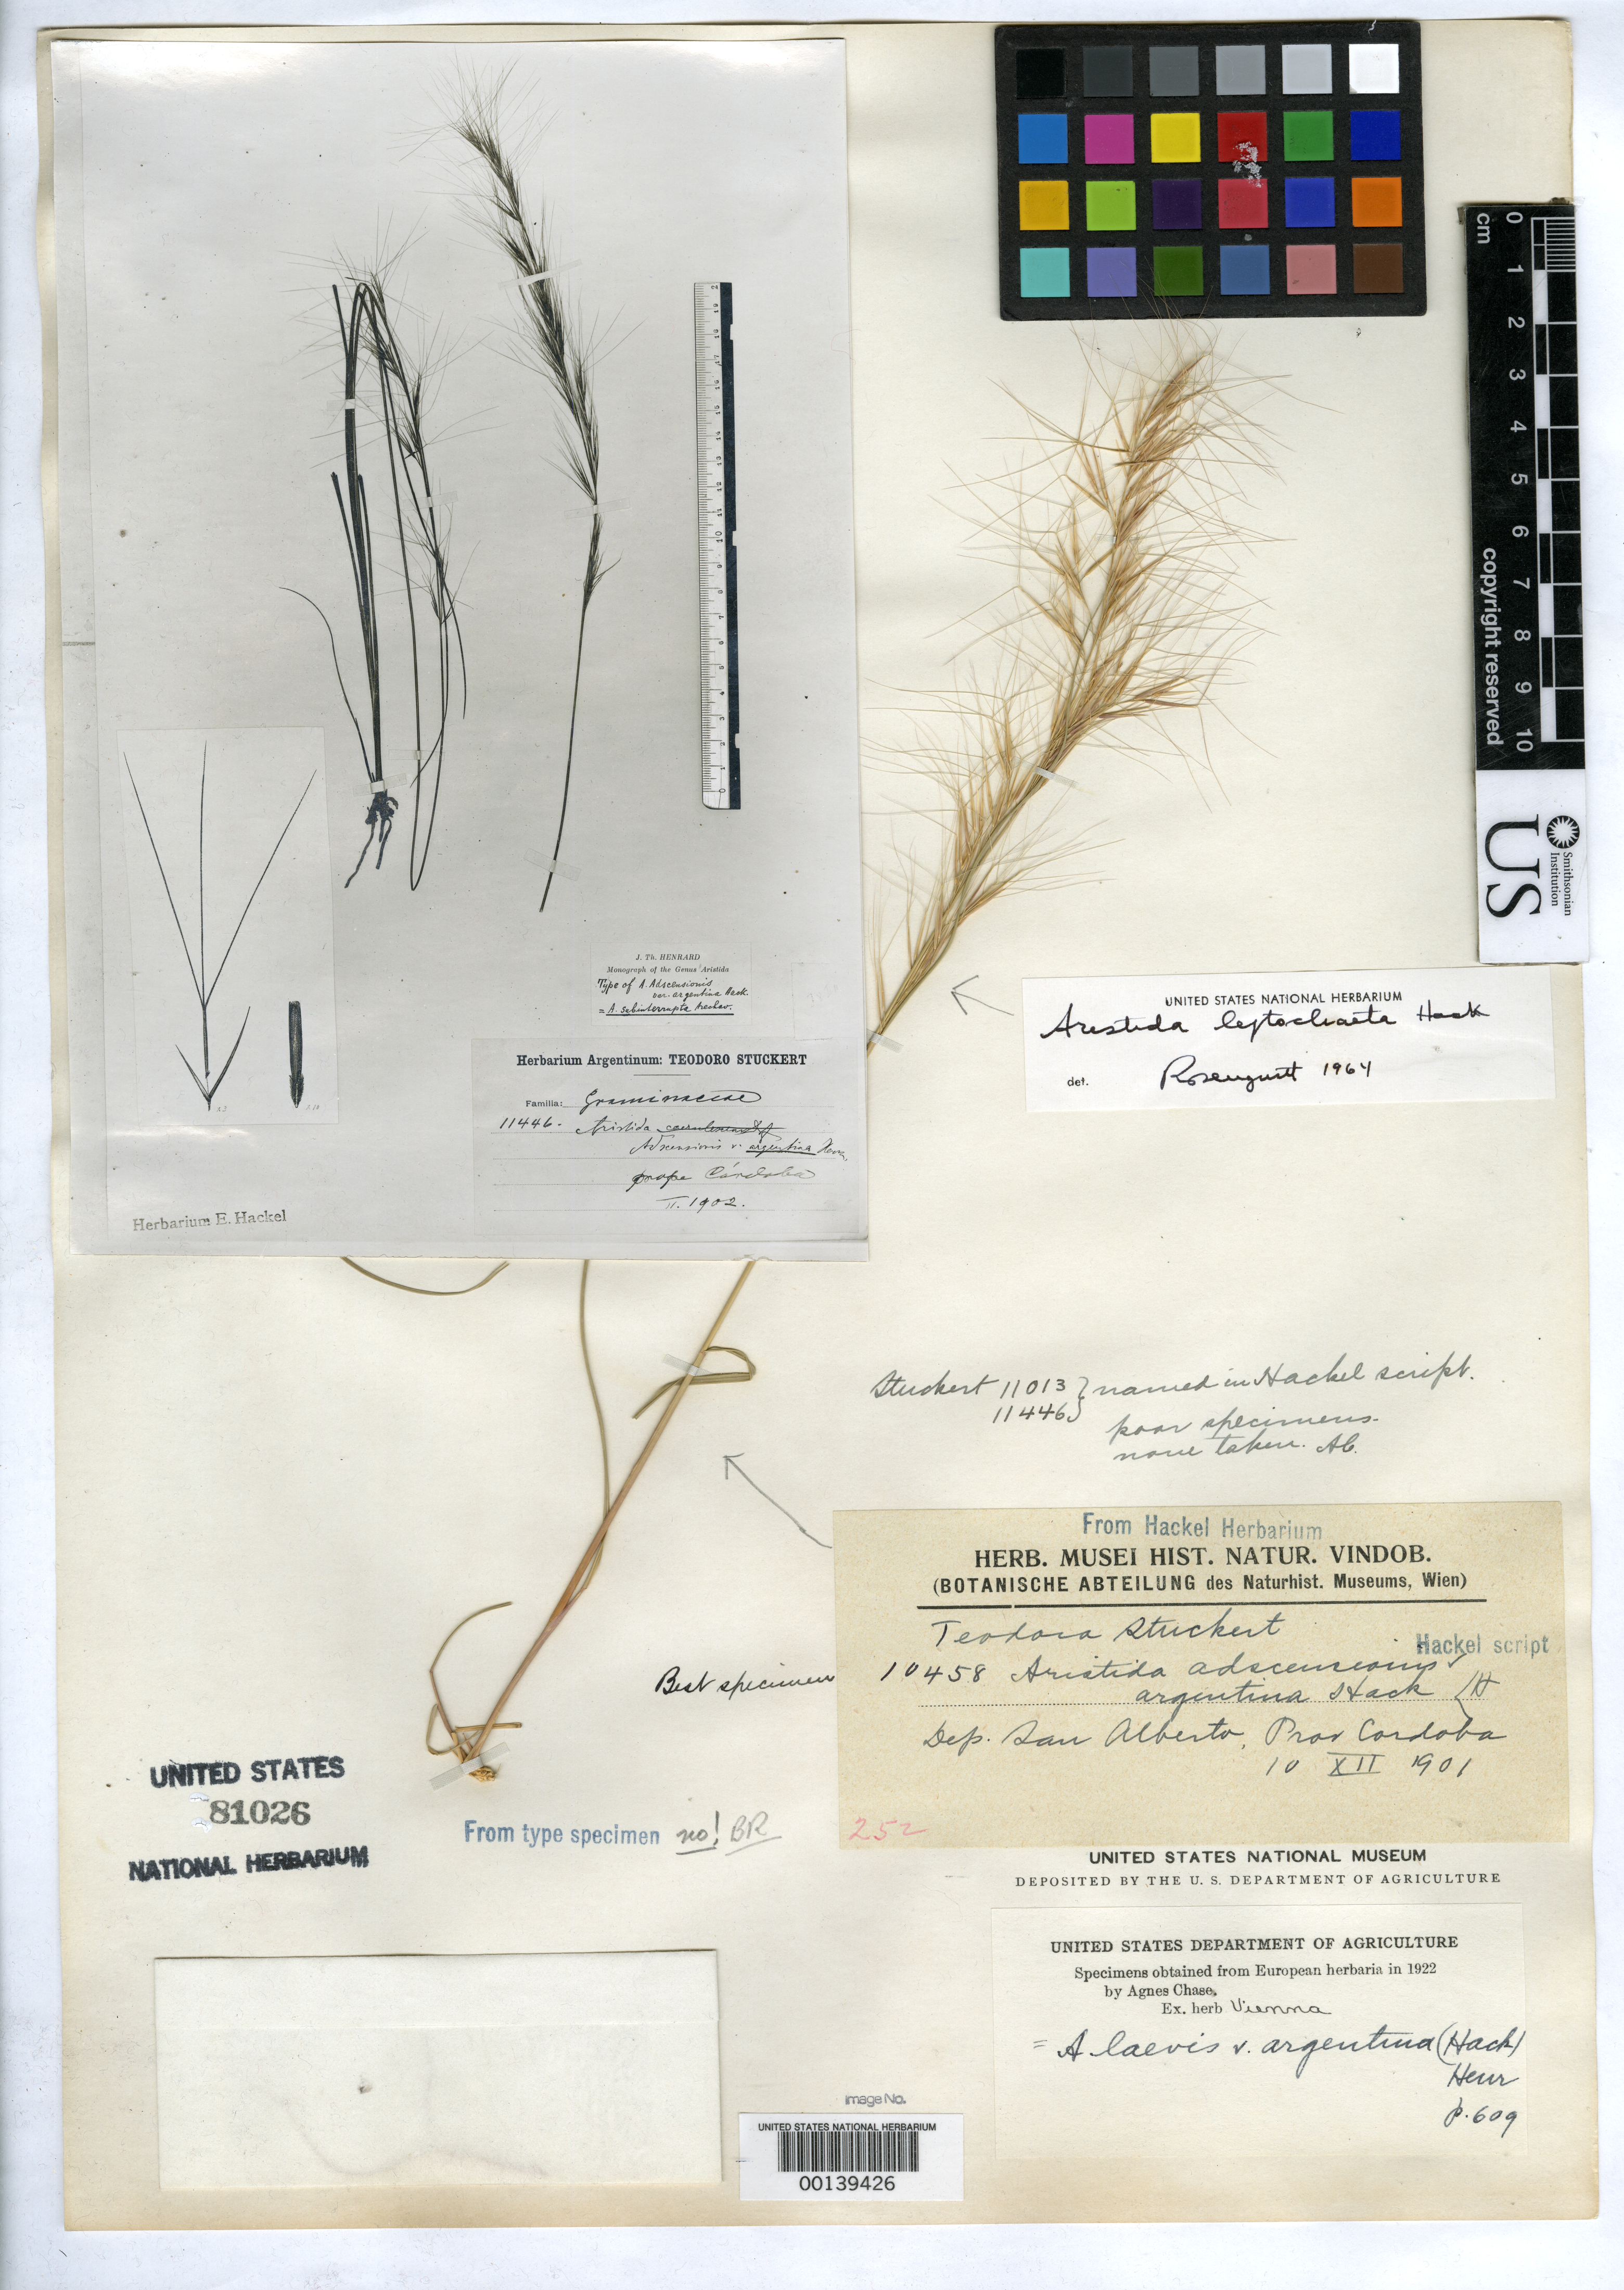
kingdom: Plantae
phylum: Tracheophyta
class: Liliopsida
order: Poales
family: Poaceae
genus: Aristida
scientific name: Aristida adscensionis var. argentina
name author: Hack. in Stuck.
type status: Type Fragment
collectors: T. Stuckert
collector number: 10458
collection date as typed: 10 Dec 1901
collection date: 1901-12-10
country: Argentina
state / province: Córdoba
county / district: San Alberto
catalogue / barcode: US 81026